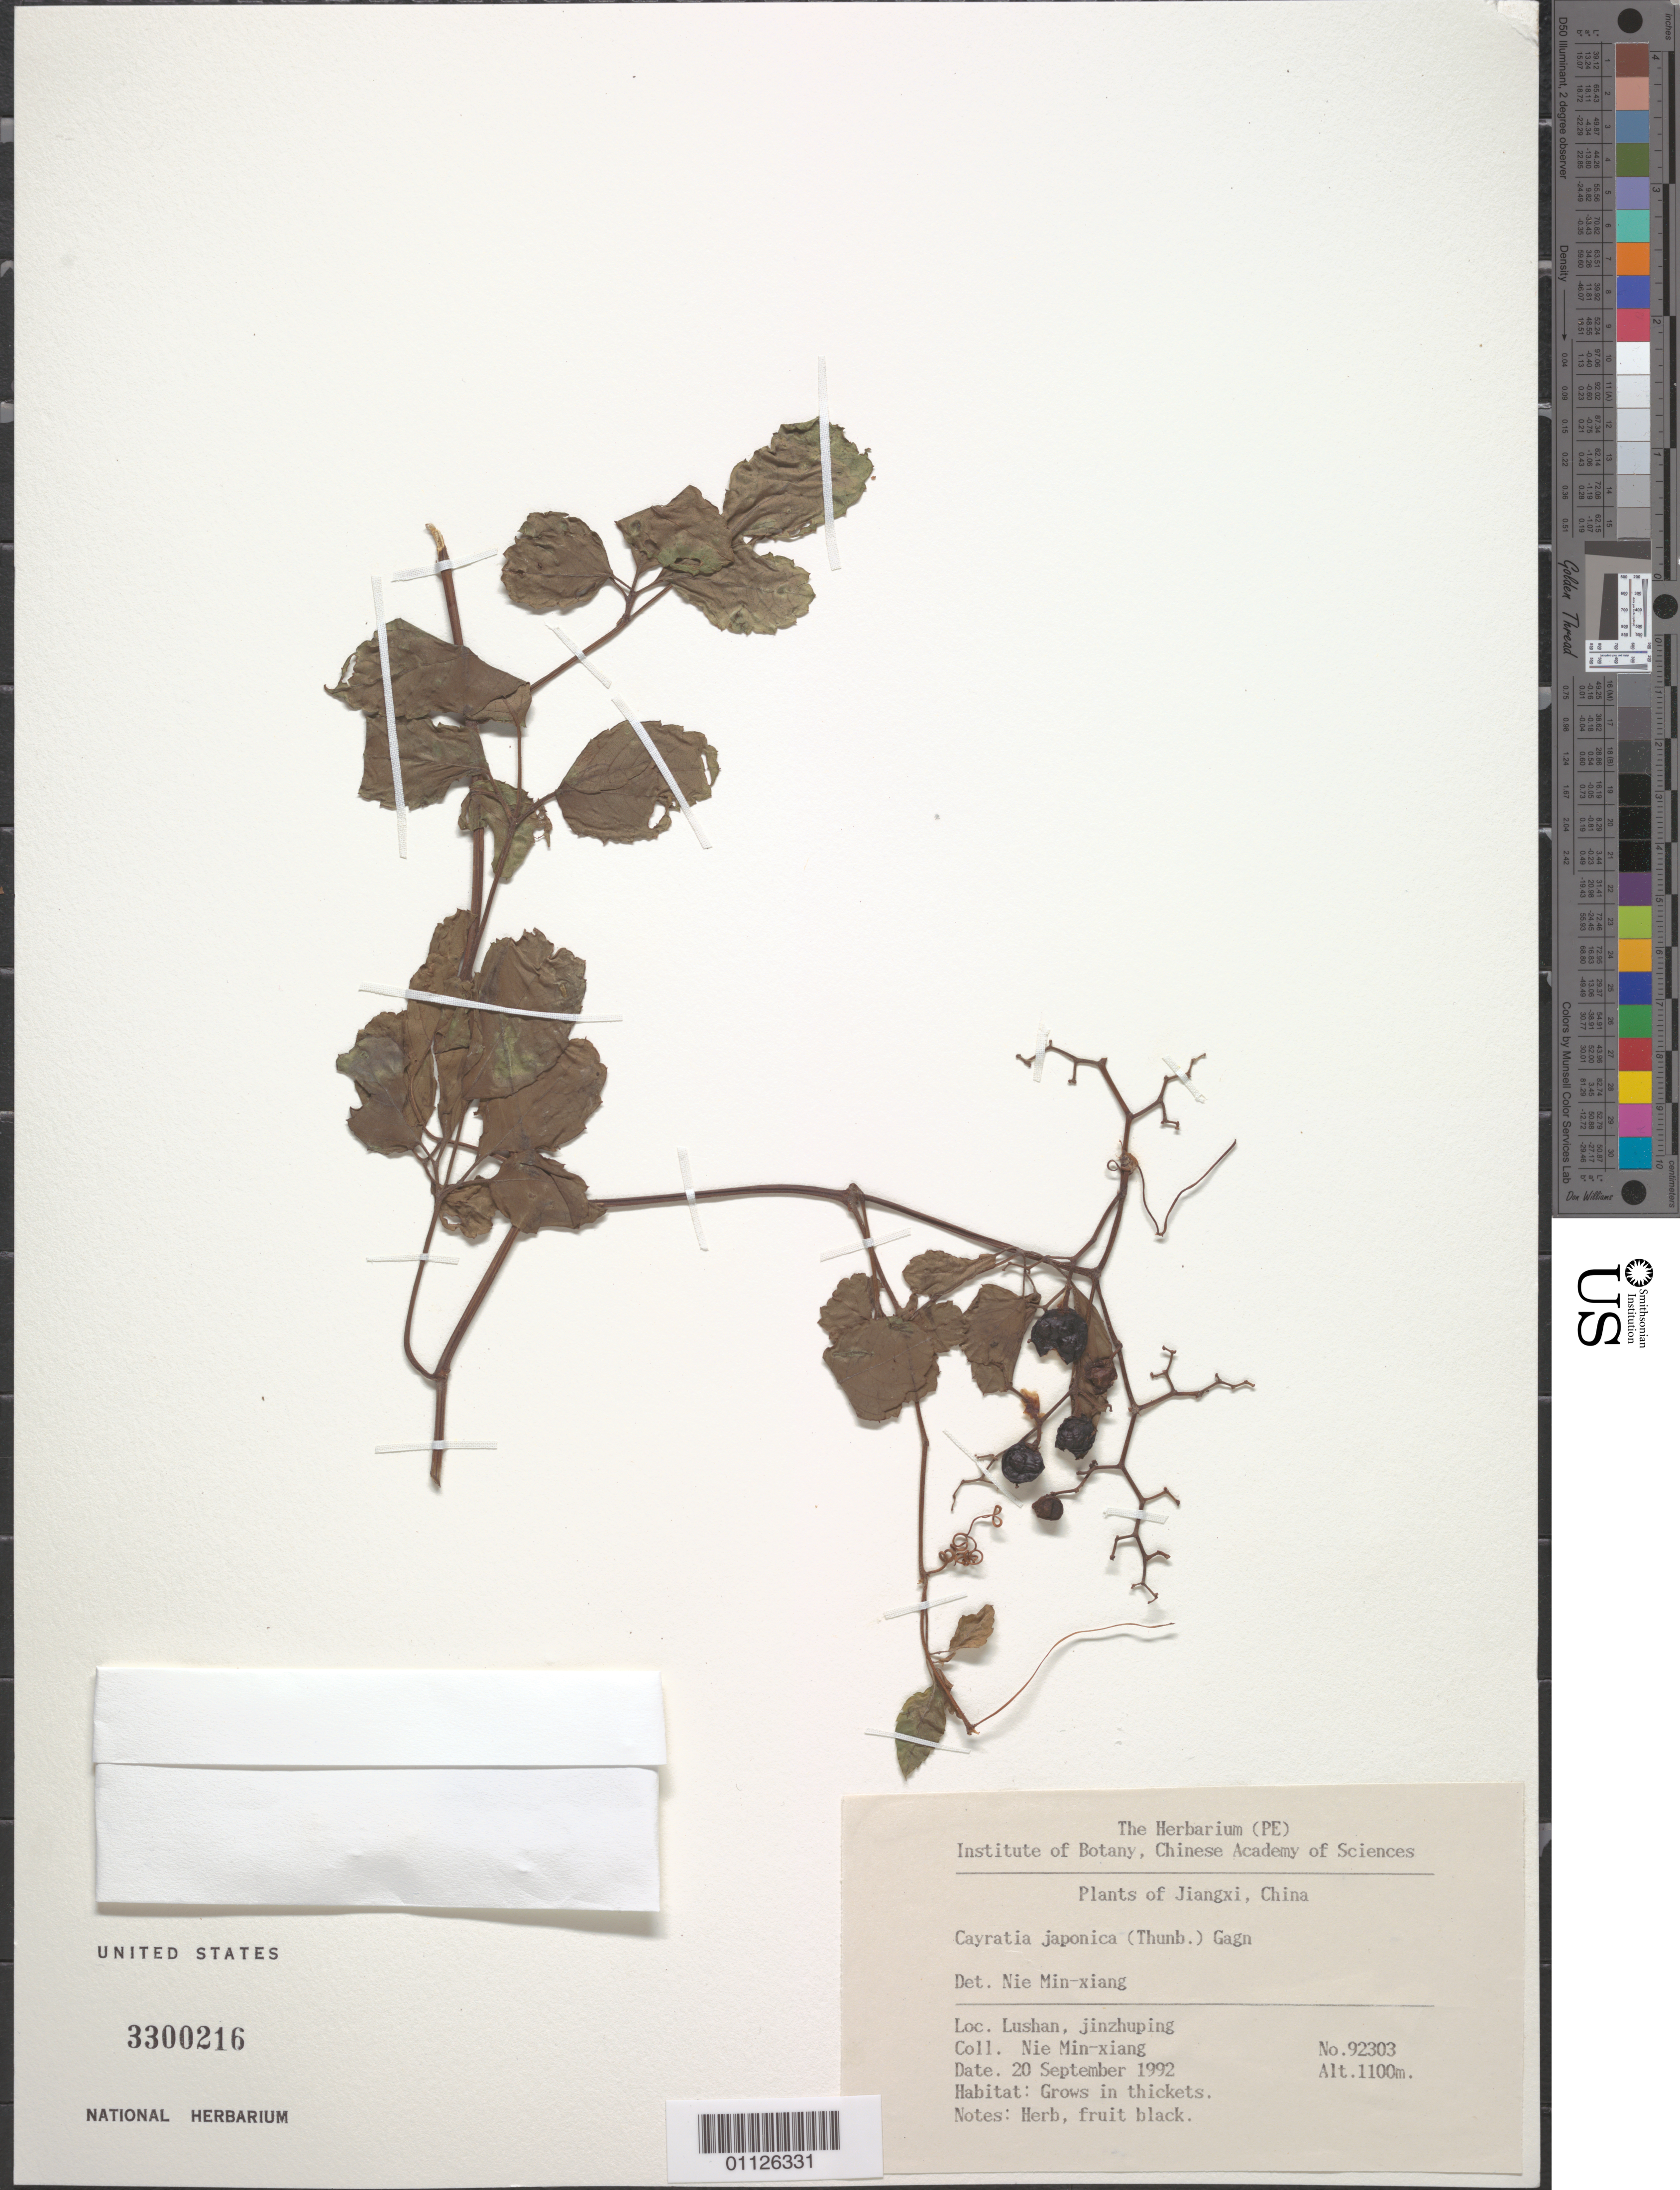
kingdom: Plantae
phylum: Tracheophyta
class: Magnoliopsida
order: Vitales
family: Vitaceae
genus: Causonis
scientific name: Causonis japonica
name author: (Thunb.) Raf.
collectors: Nie Min-xiang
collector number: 92303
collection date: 1992-09-20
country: China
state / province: Jiangxi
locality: Lushan, Jinzhuping.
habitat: Grows in thickets. Herb.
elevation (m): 1100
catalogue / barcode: US 3300216